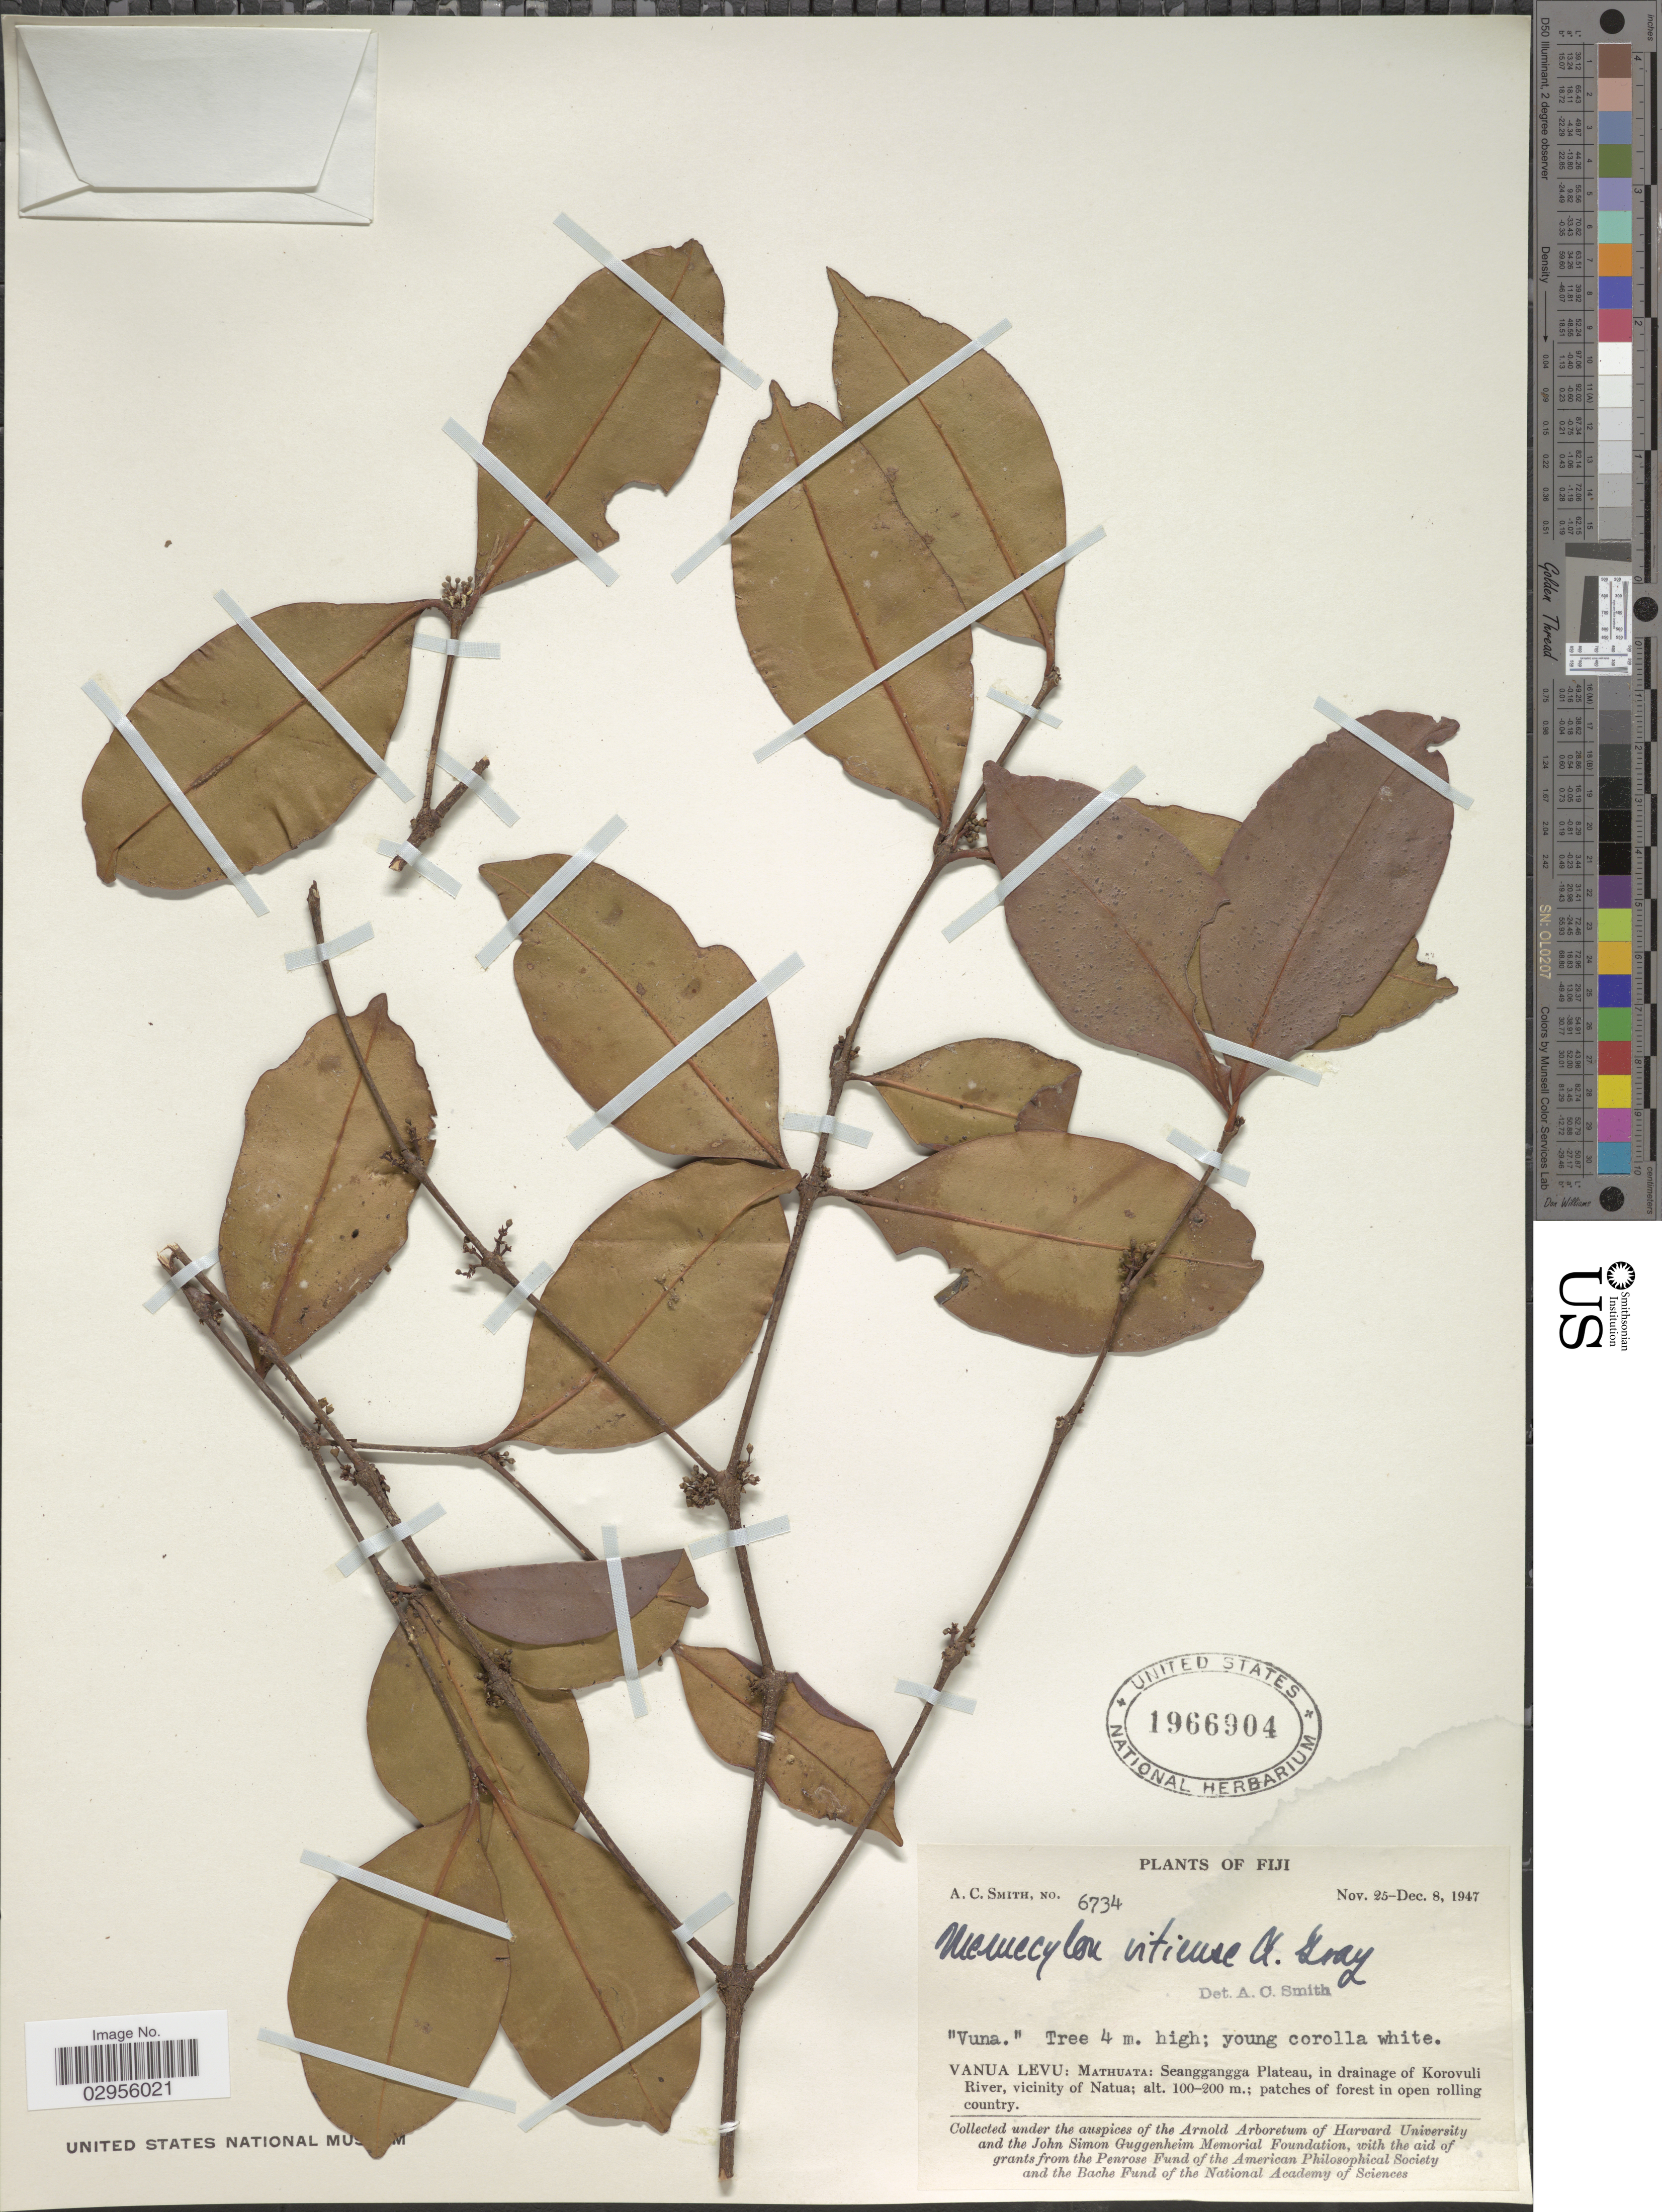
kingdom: Plantae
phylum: Tracheophyta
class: Magnoliopsida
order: Myrtales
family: Melastomataceae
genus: Memecylon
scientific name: Memecylon vitiense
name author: A. Gray in Wilkes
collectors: A. C. Smith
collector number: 6734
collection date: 1947-11-25/1947-12-08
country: Fiji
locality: Vanua Levu: Mathuata: Seanggangga Plateau, in drainage of Korovuli River, vicinity of Natua.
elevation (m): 100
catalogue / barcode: US 1966904